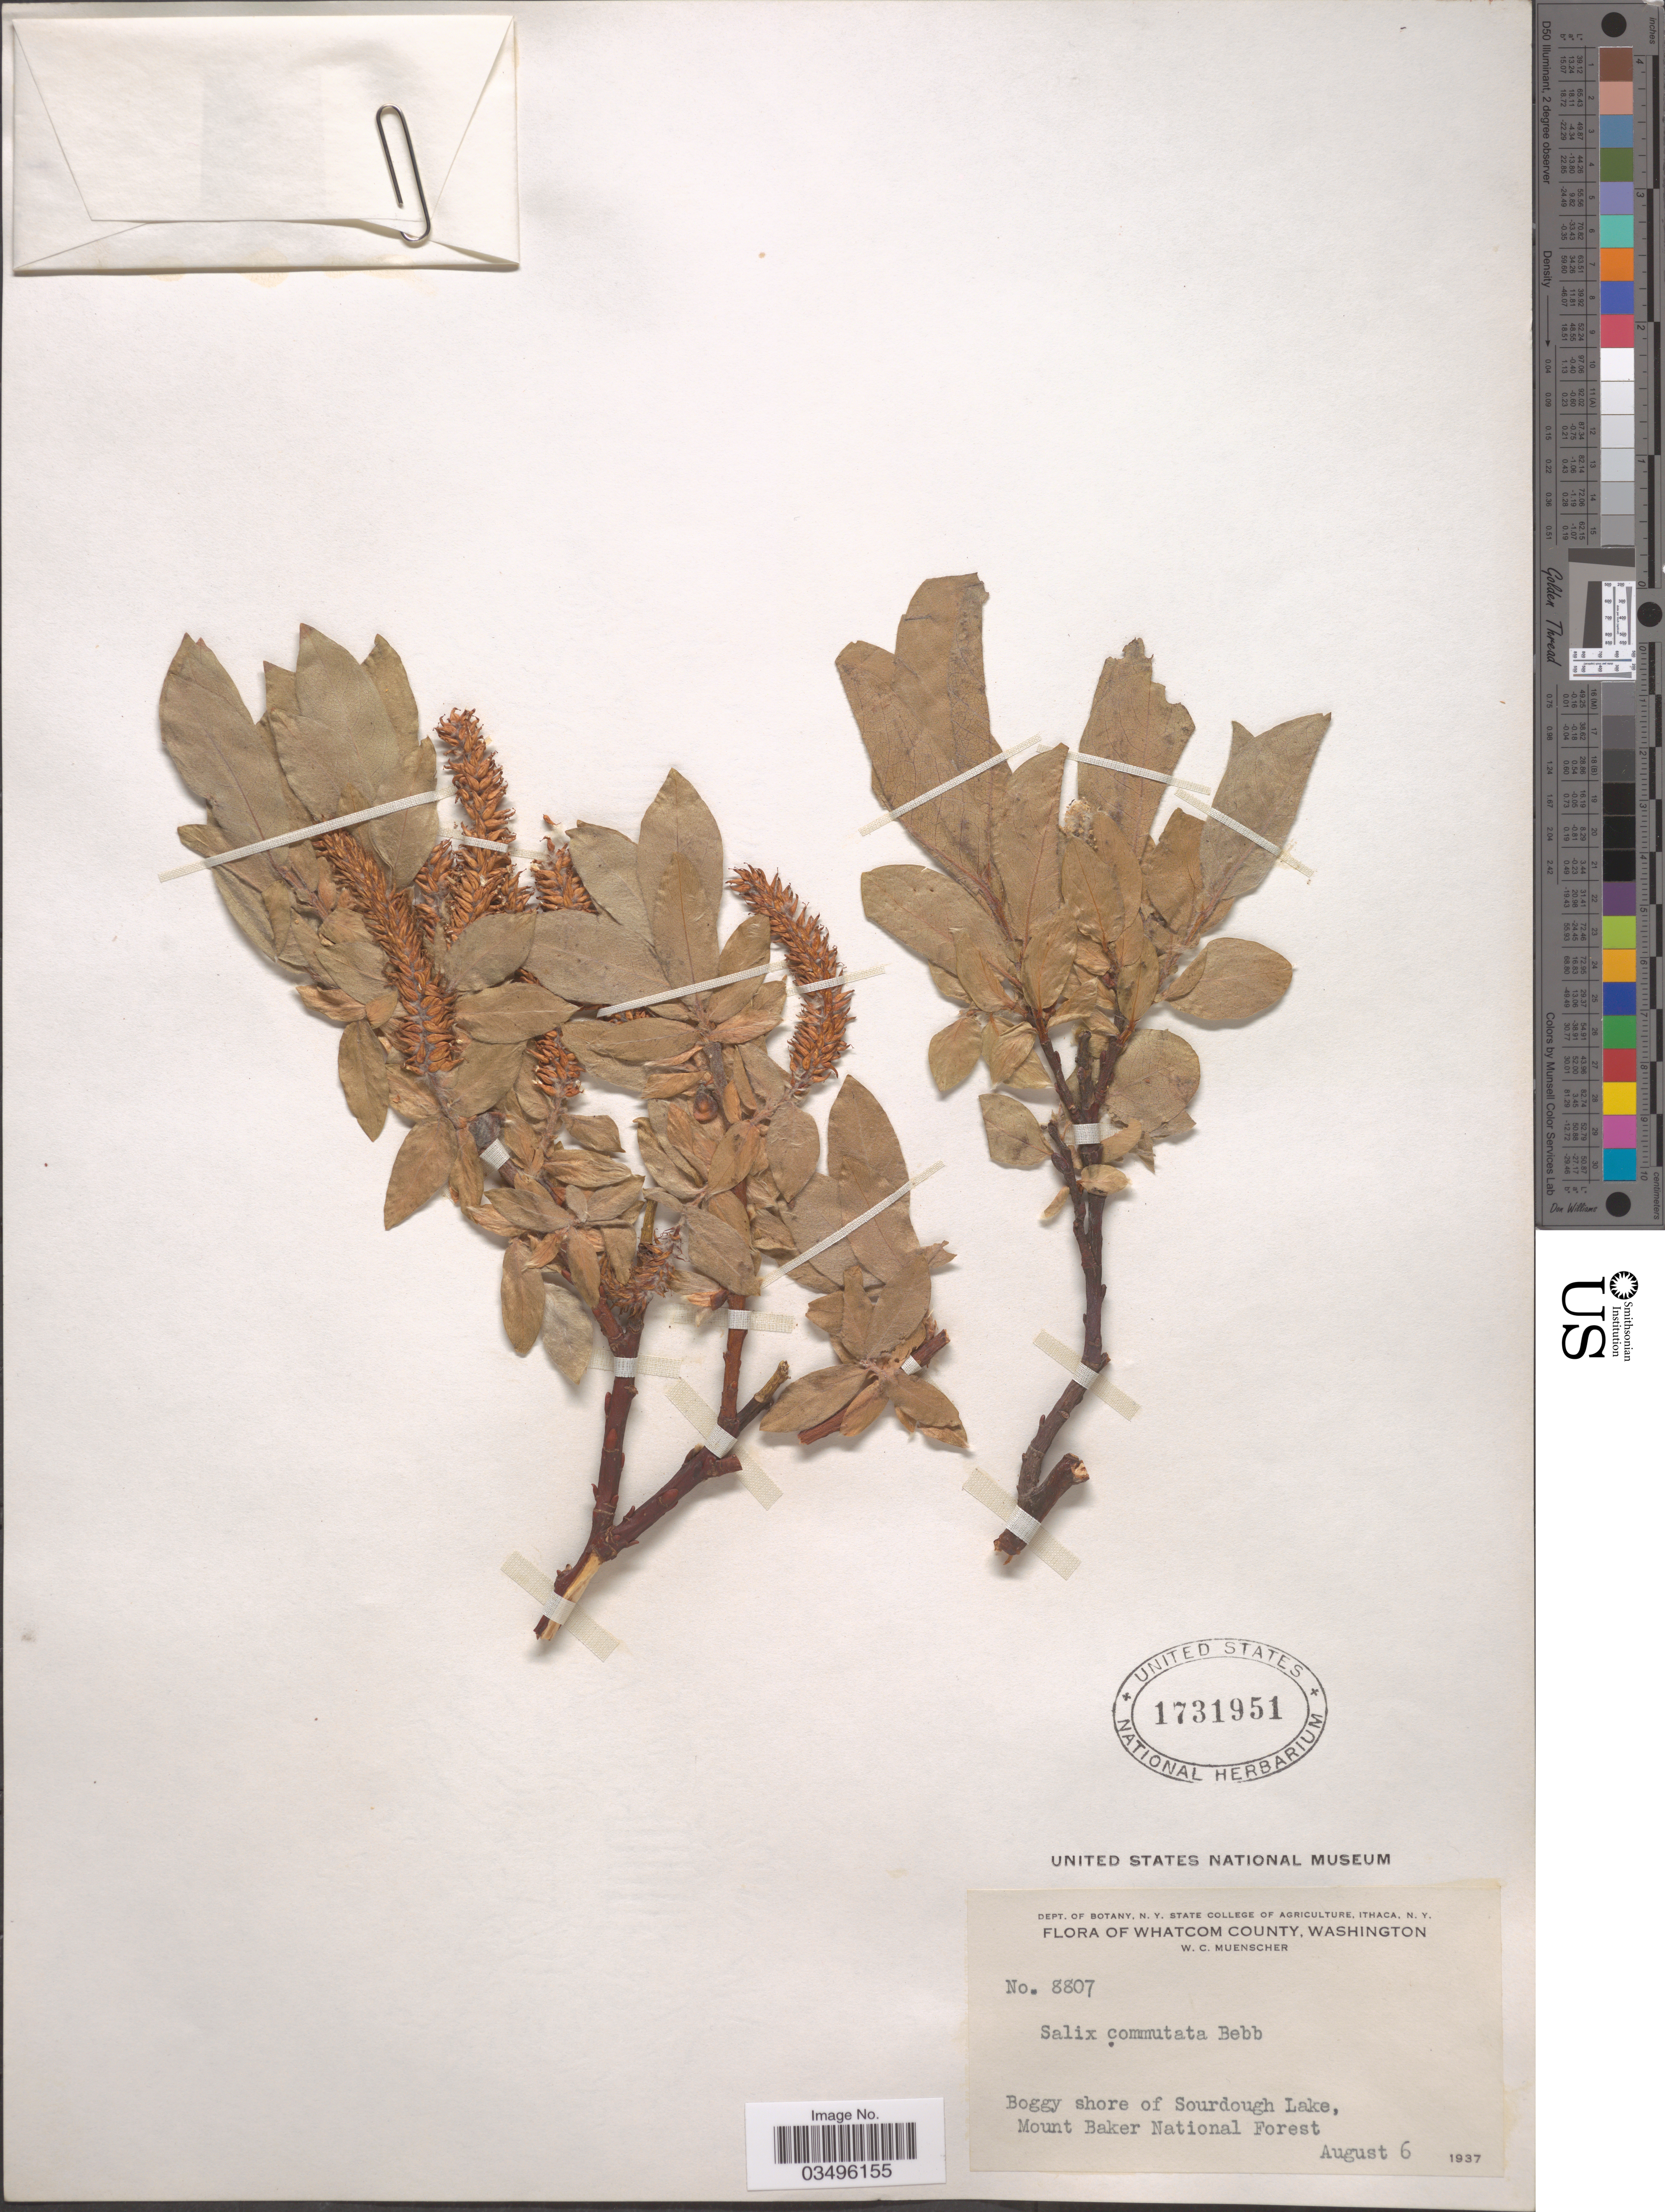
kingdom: Plantae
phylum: Tracheophyta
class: Magnoliopsida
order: Malpighiales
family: Salicaceae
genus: Salix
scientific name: Salix commutata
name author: Bebb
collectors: W. Muenscher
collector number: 8807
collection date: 1937-08-06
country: United States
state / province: Washington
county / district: Whatcom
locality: Whatcom County. Boggy shore of Sourdough Lake, Mount Baker National Forest.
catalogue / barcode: US 1731951